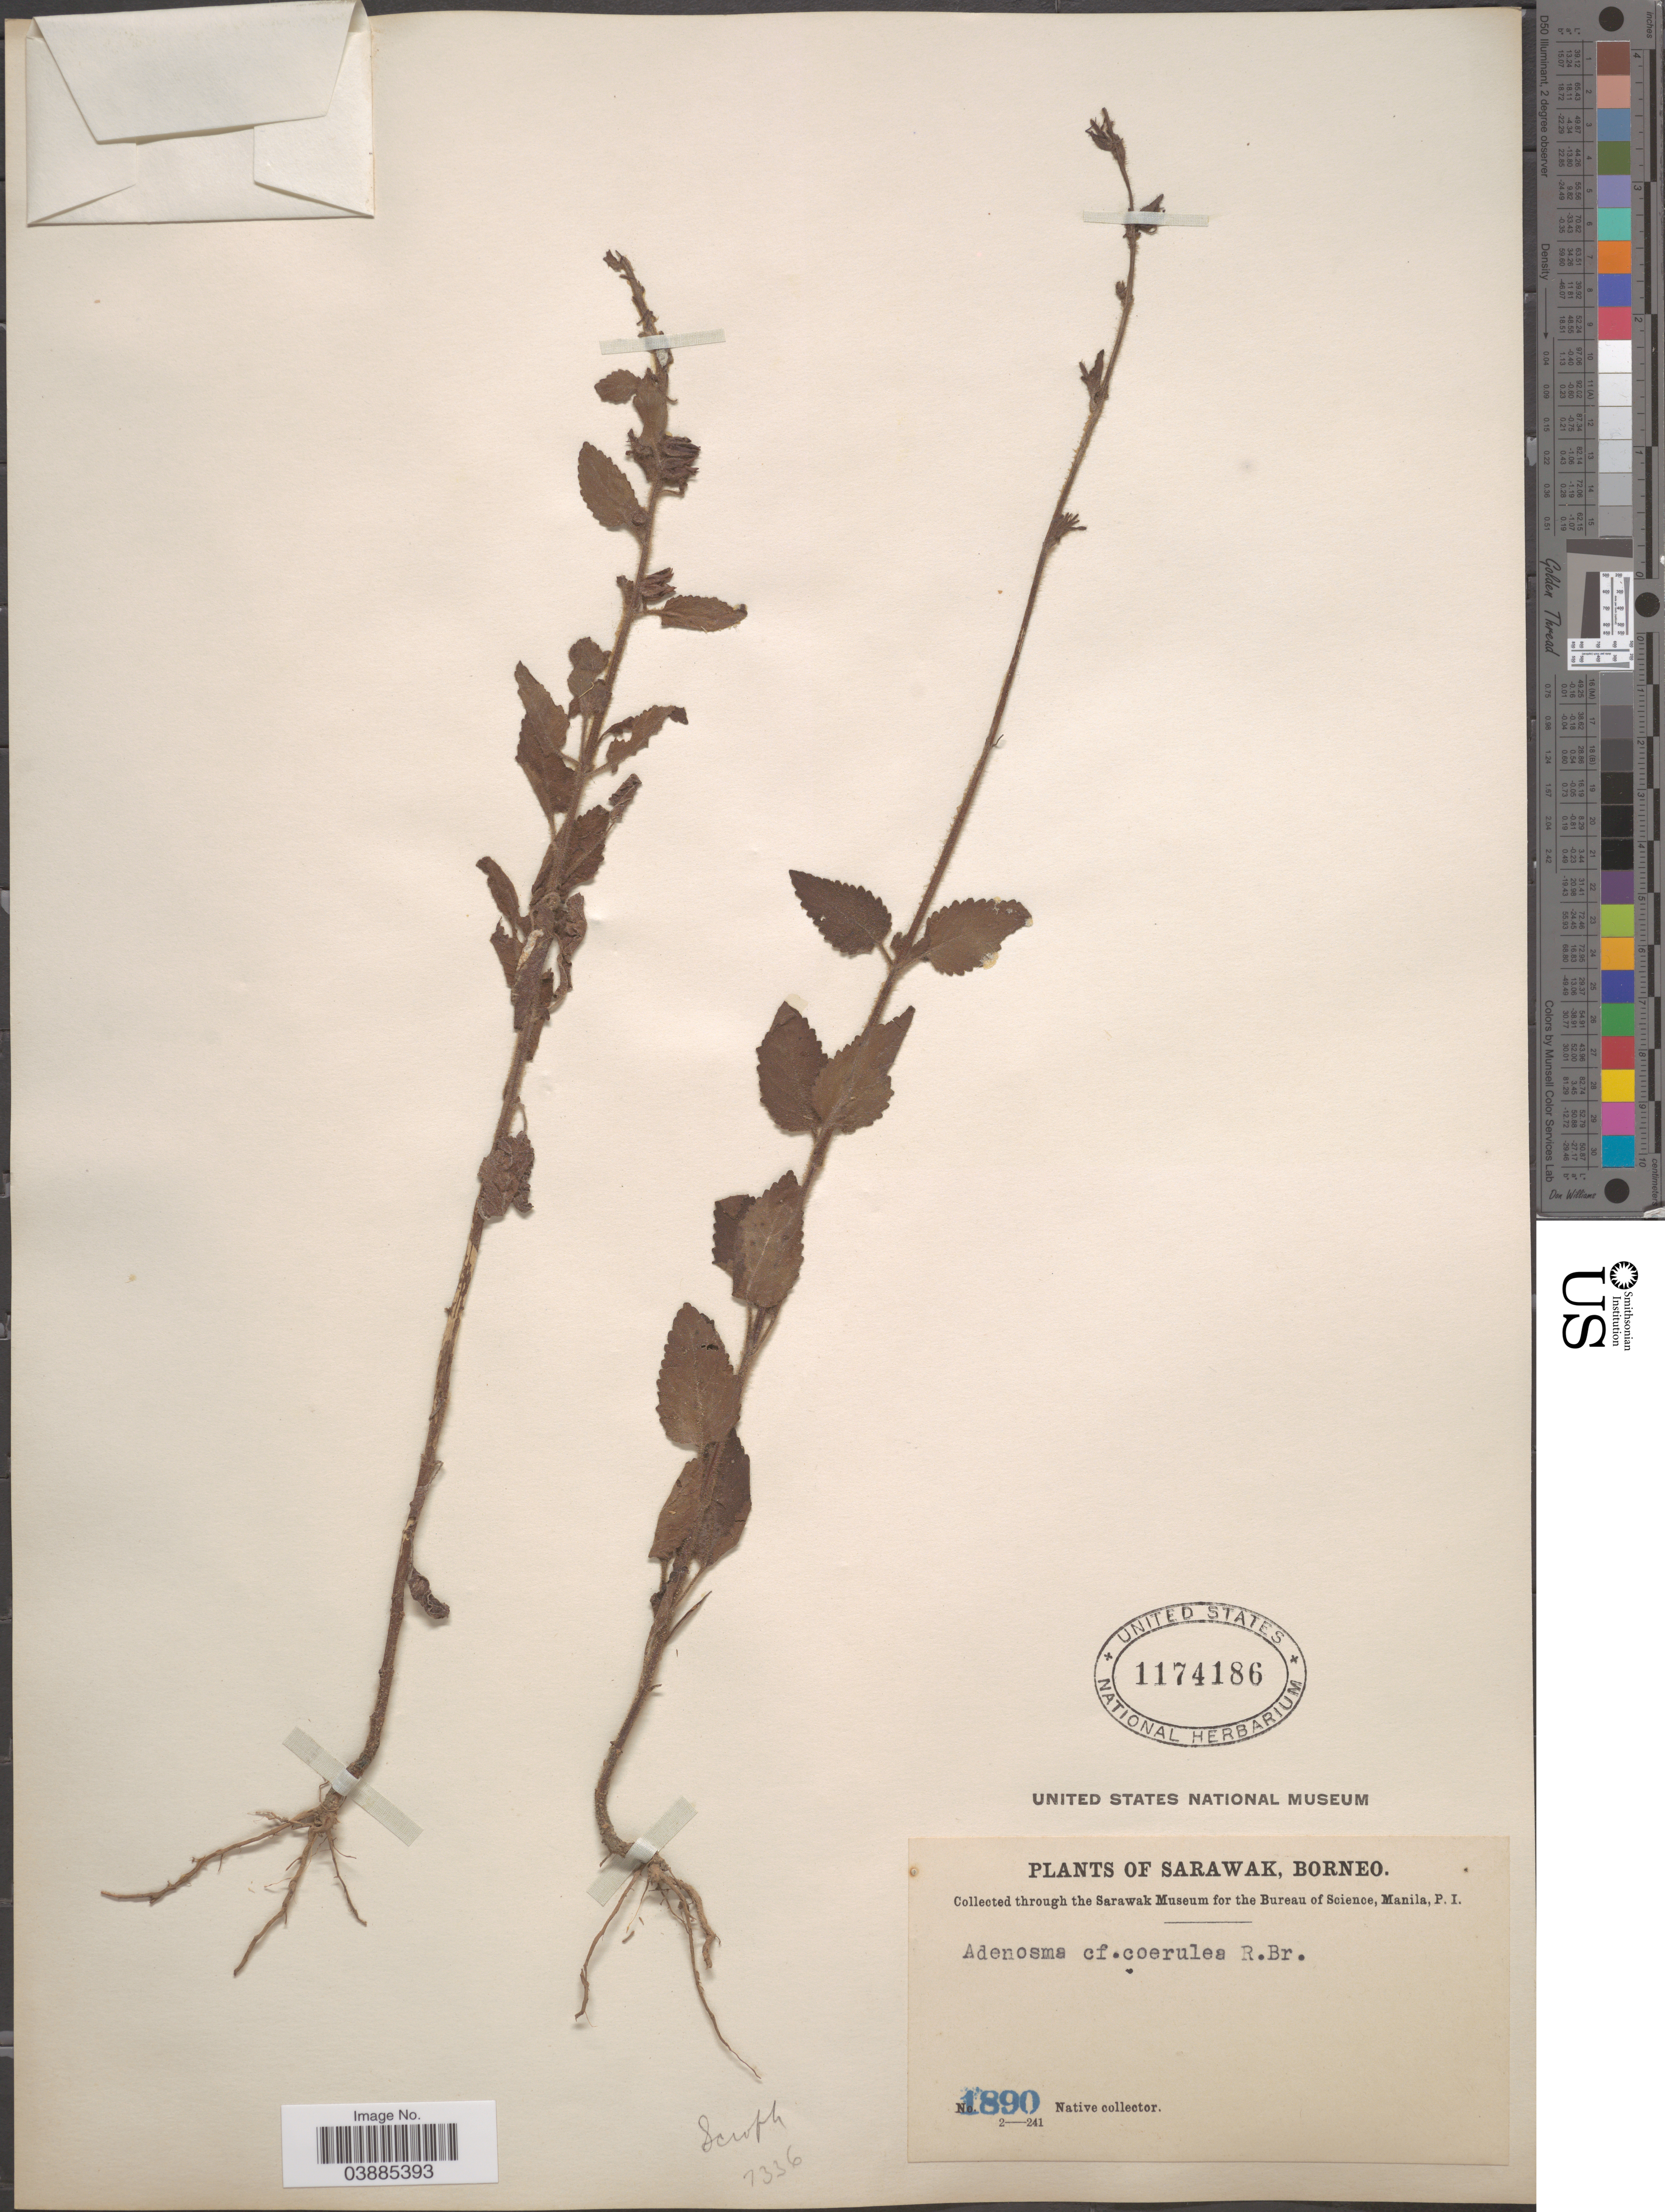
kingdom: Plantae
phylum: Tracheophyta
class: Magnoliopsida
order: Lamiales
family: Plantaginaceae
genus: Adenosma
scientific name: Adenosma caeruleum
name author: R. Br.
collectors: Native collector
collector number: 1890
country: Malaysia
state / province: Sarawak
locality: Borneo.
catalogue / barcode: US 1174186